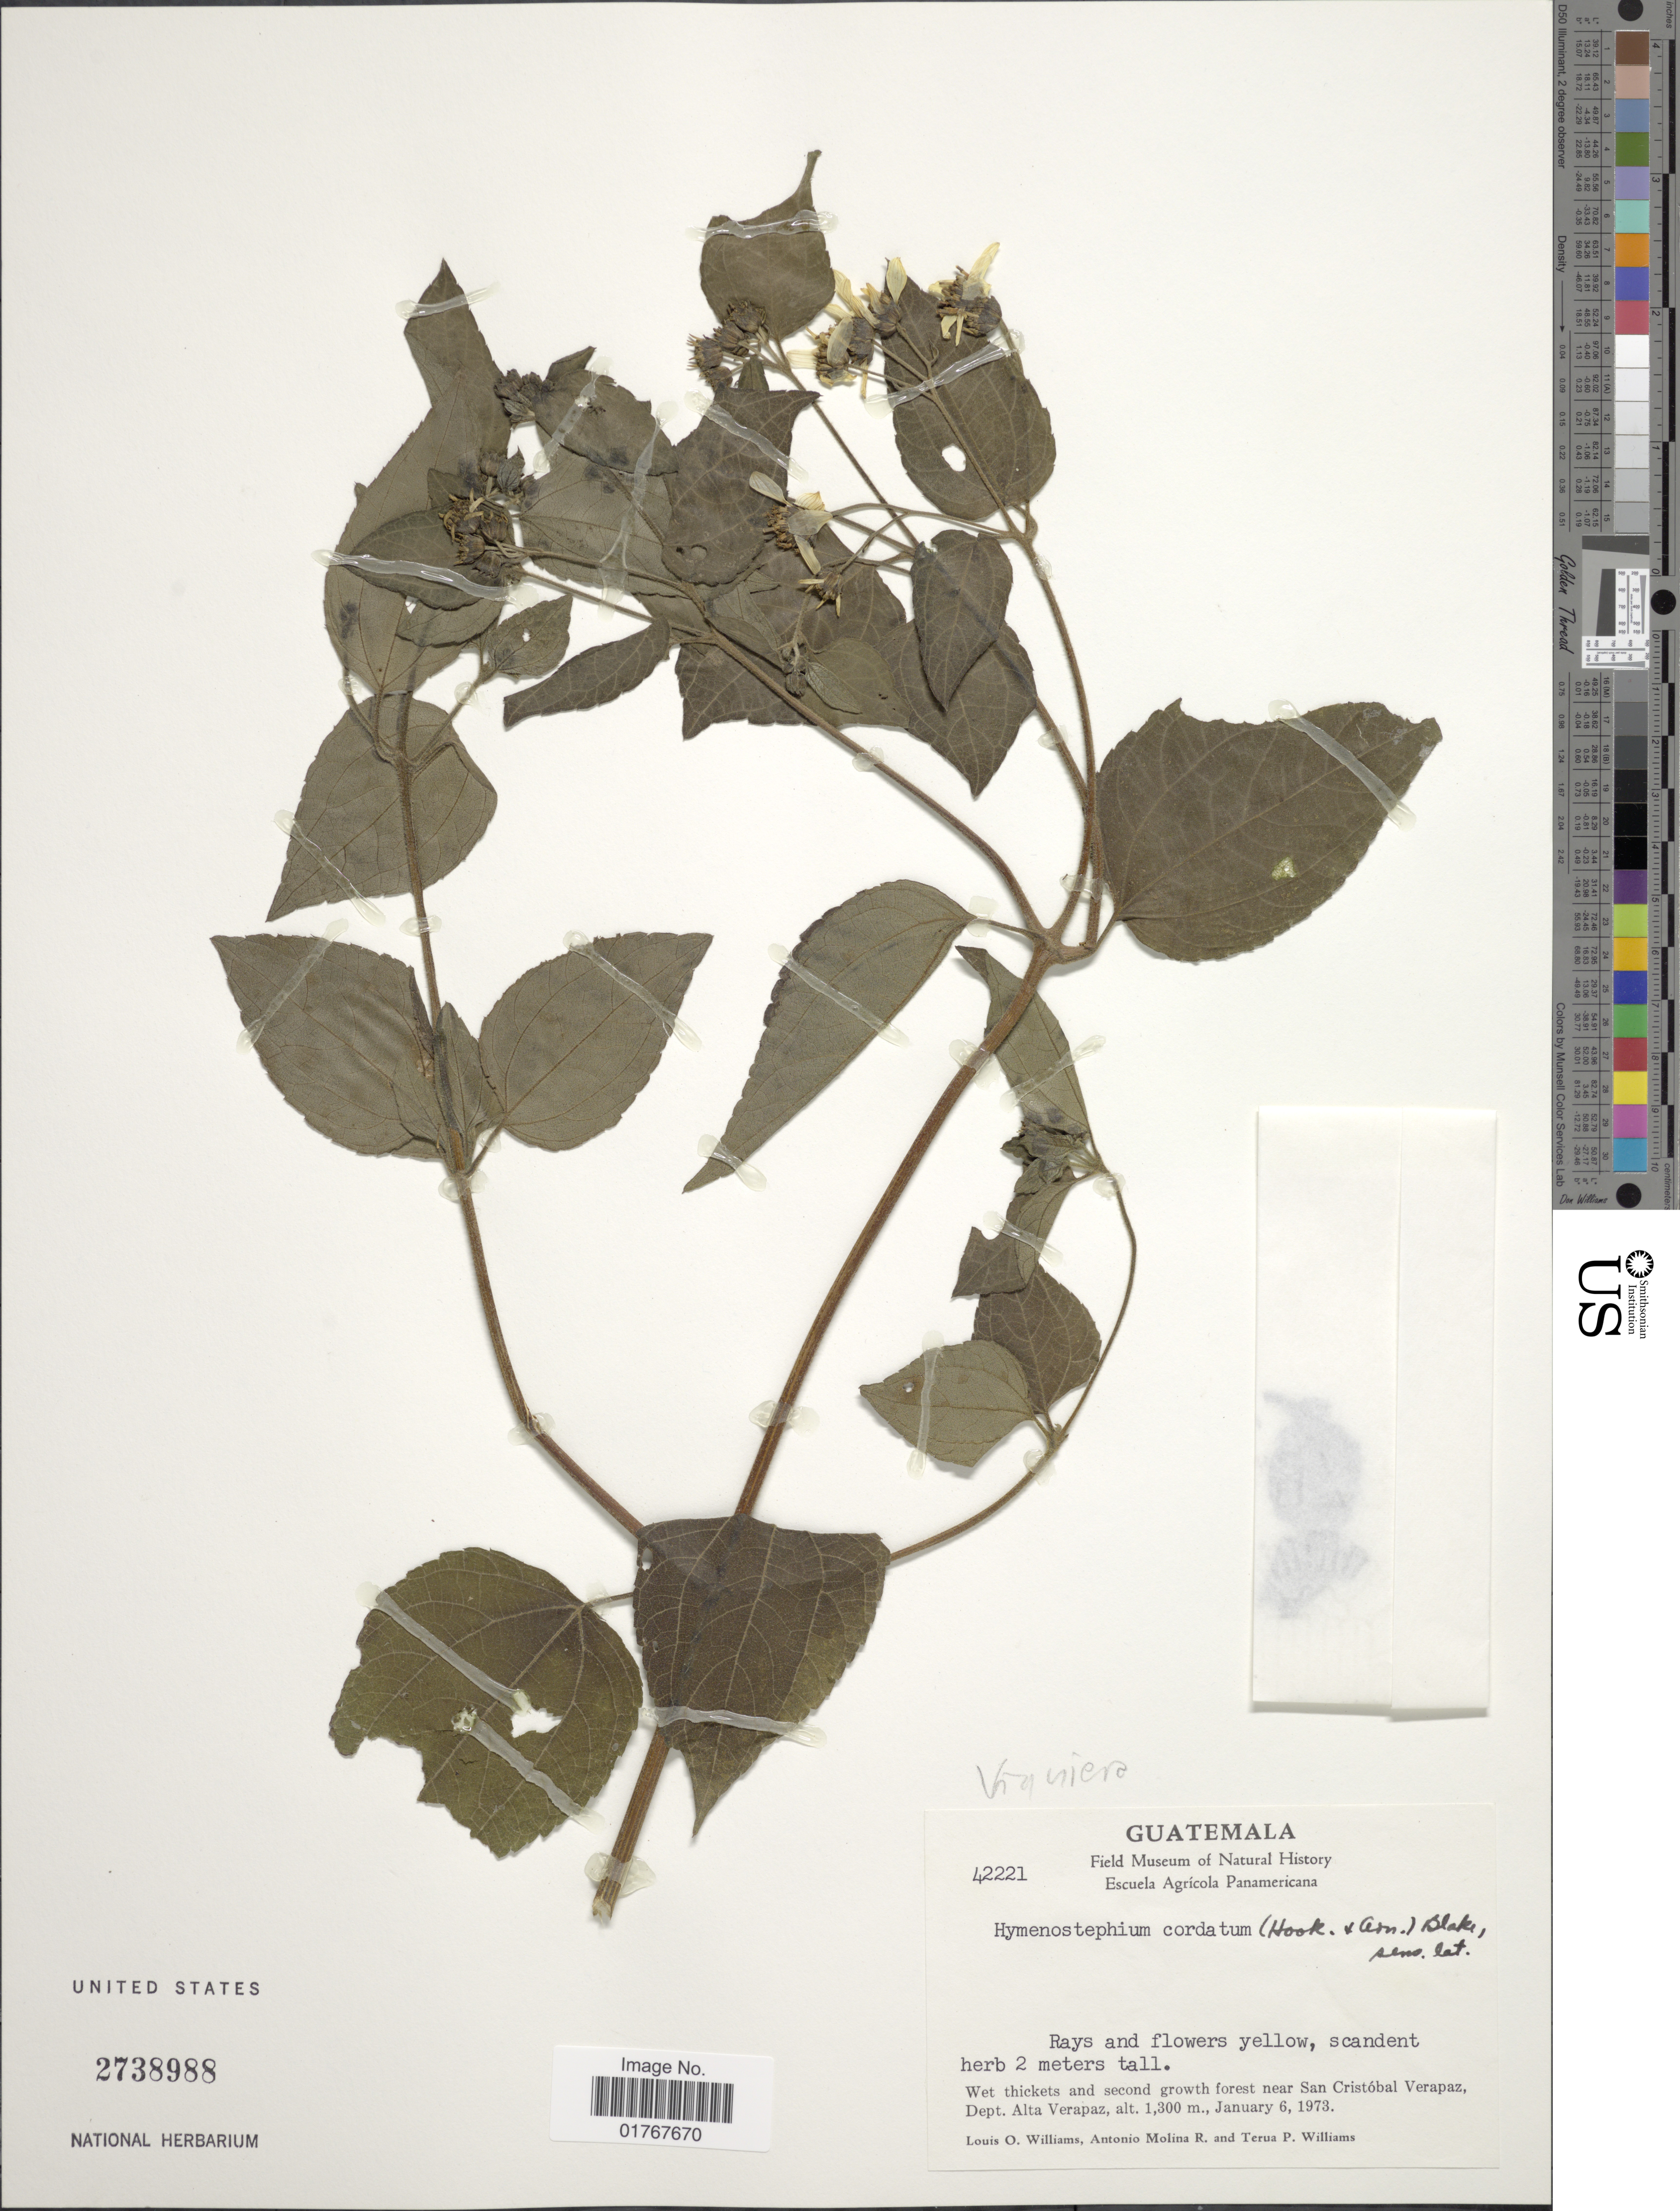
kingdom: Plantae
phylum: Tracheophyta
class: Magnoliopsida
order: Asterales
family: Asteraceae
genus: Viguiera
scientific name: Viguiera cordata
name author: (Hook. & Arn.) D'Arcy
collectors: L. O. Williams, A. Molina R. & T. P. Williams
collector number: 42221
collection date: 1973-01-06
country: Guatemala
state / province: Alta Verapaz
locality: Wet thickets and second growth forest near San Cristóbal Verapaz, Dept. Alta Verapaz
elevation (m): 1300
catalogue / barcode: US 2738988